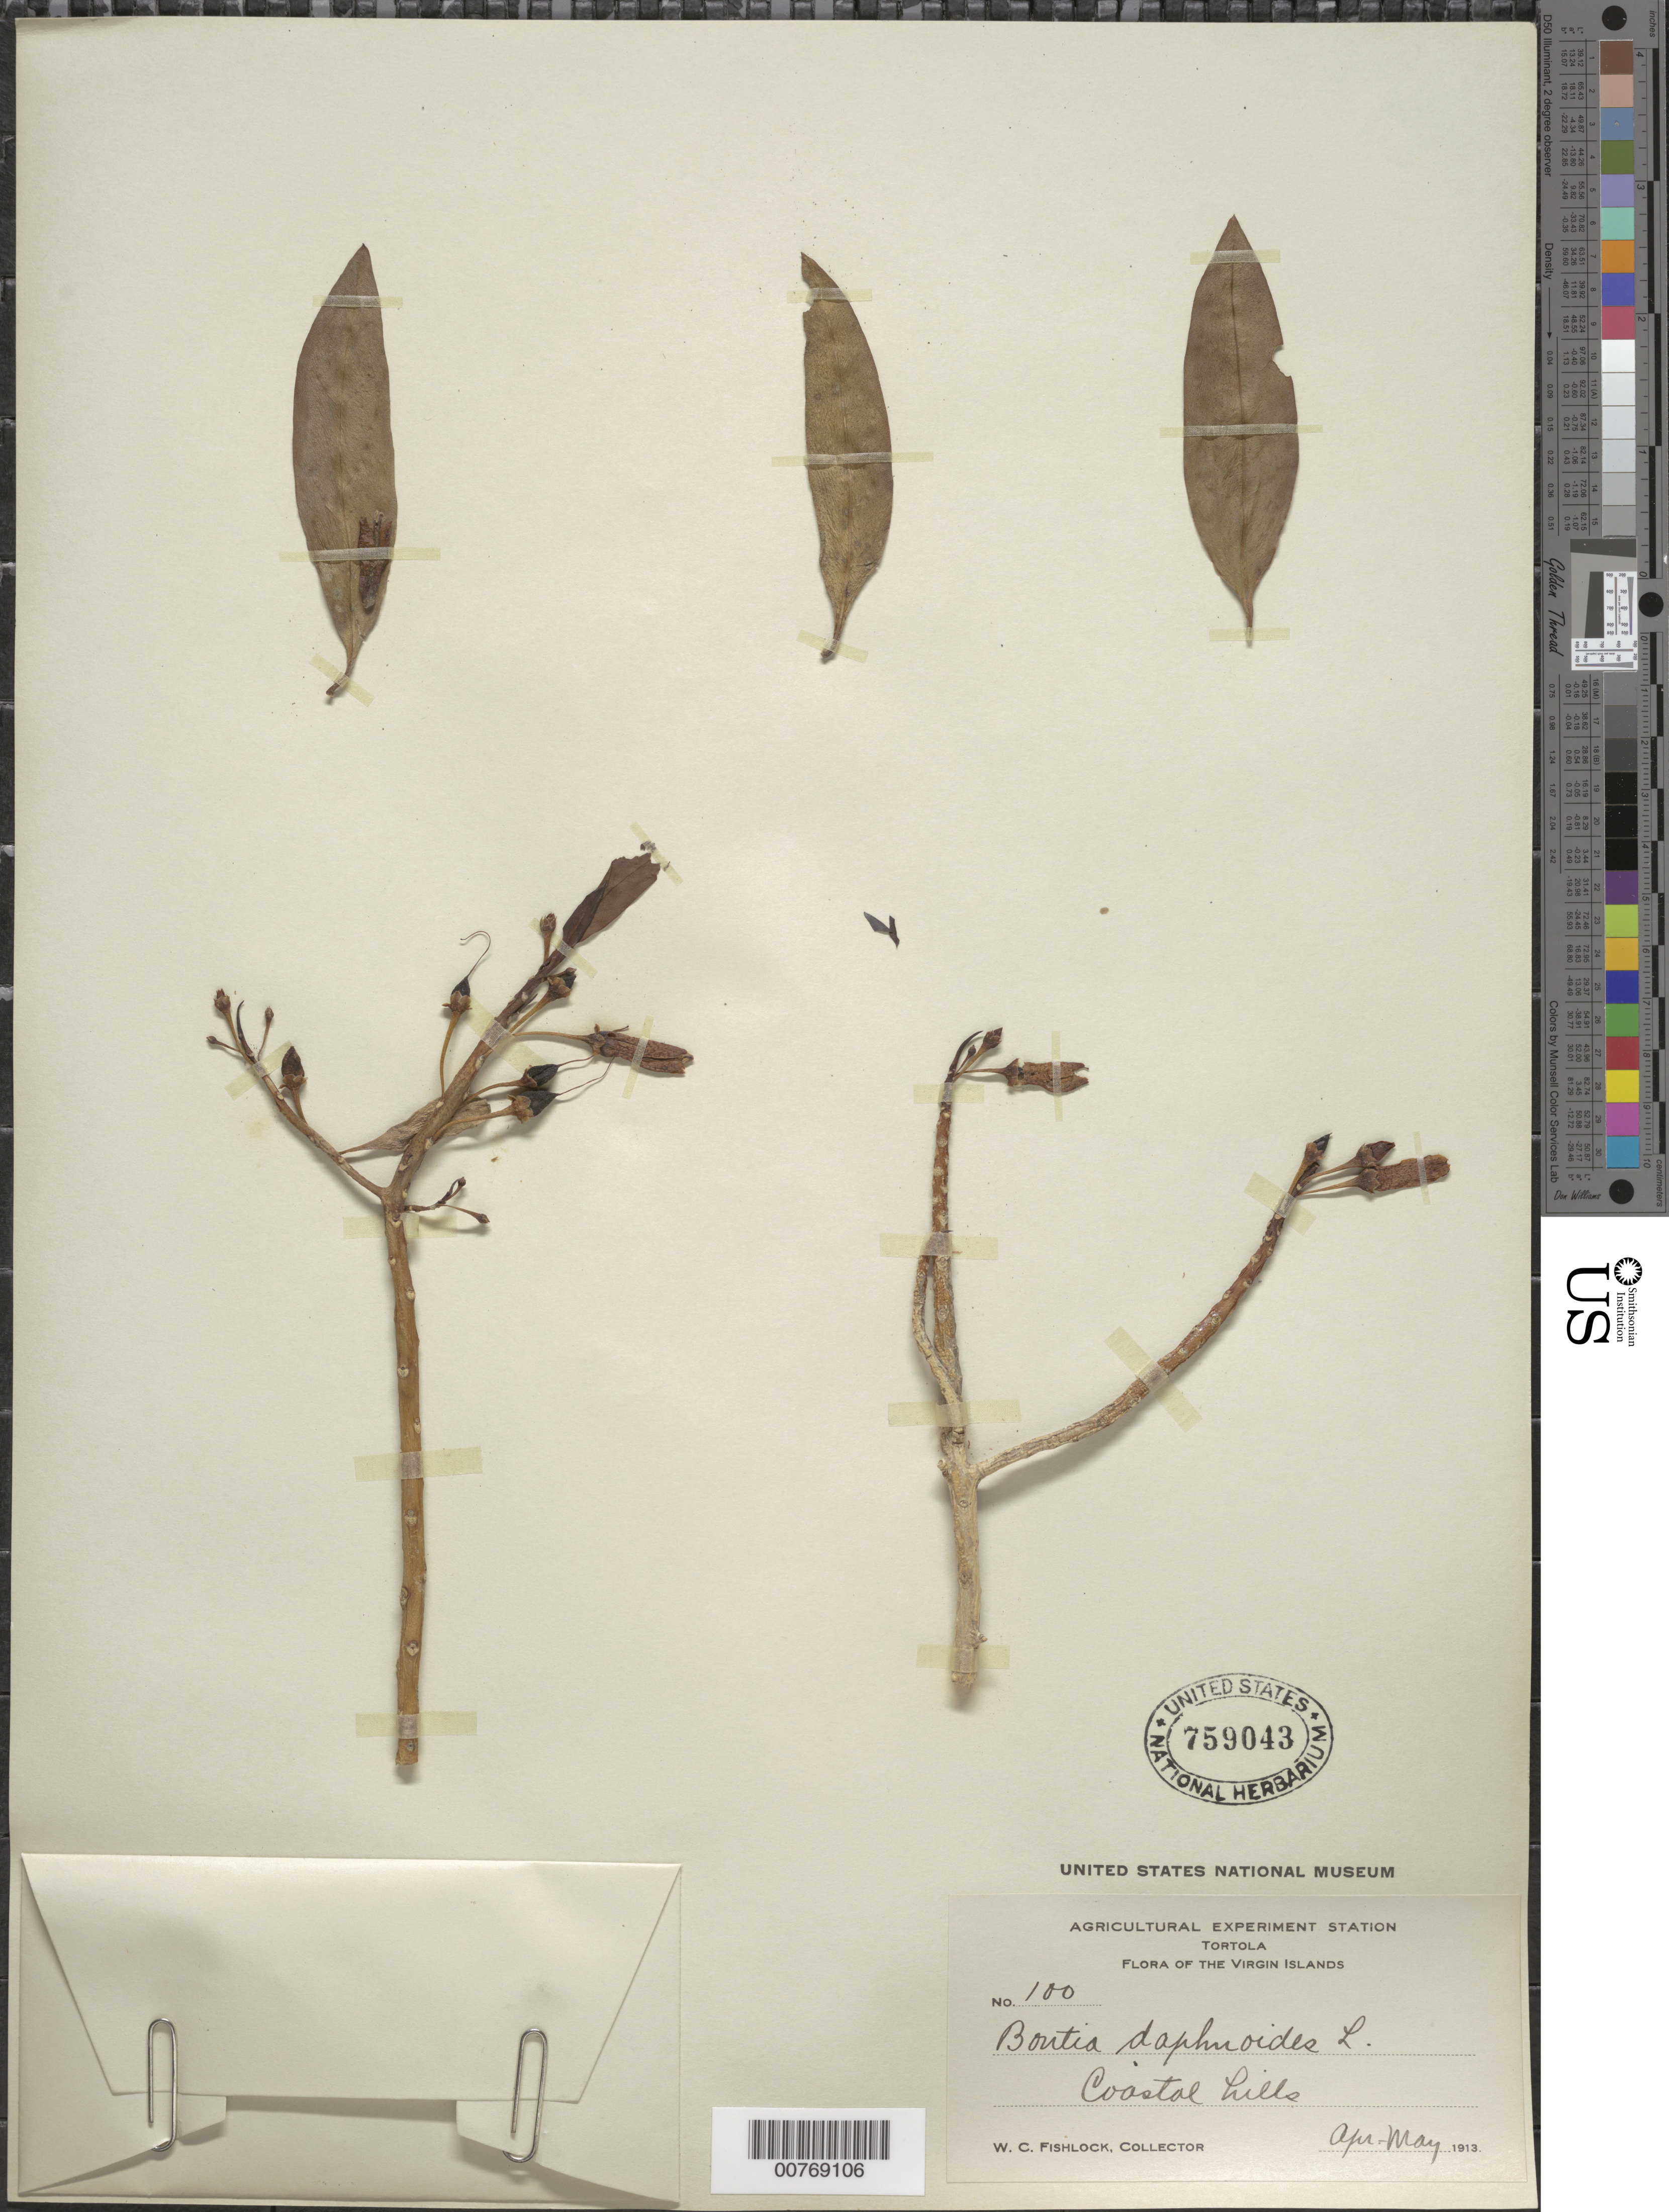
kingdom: Plantae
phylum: Tracheophyta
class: Magnoliopsida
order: Lamiales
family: Scrophulariaceae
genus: Bontia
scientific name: Bontia daphnoides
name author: L.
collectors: W. Fishlock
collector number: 100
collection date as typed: Apr 1913 to -- May 1913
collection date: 1913-04/1913-05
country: British Virgin Islands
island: Tortola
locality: Coastal Hills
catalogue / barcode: US 759043